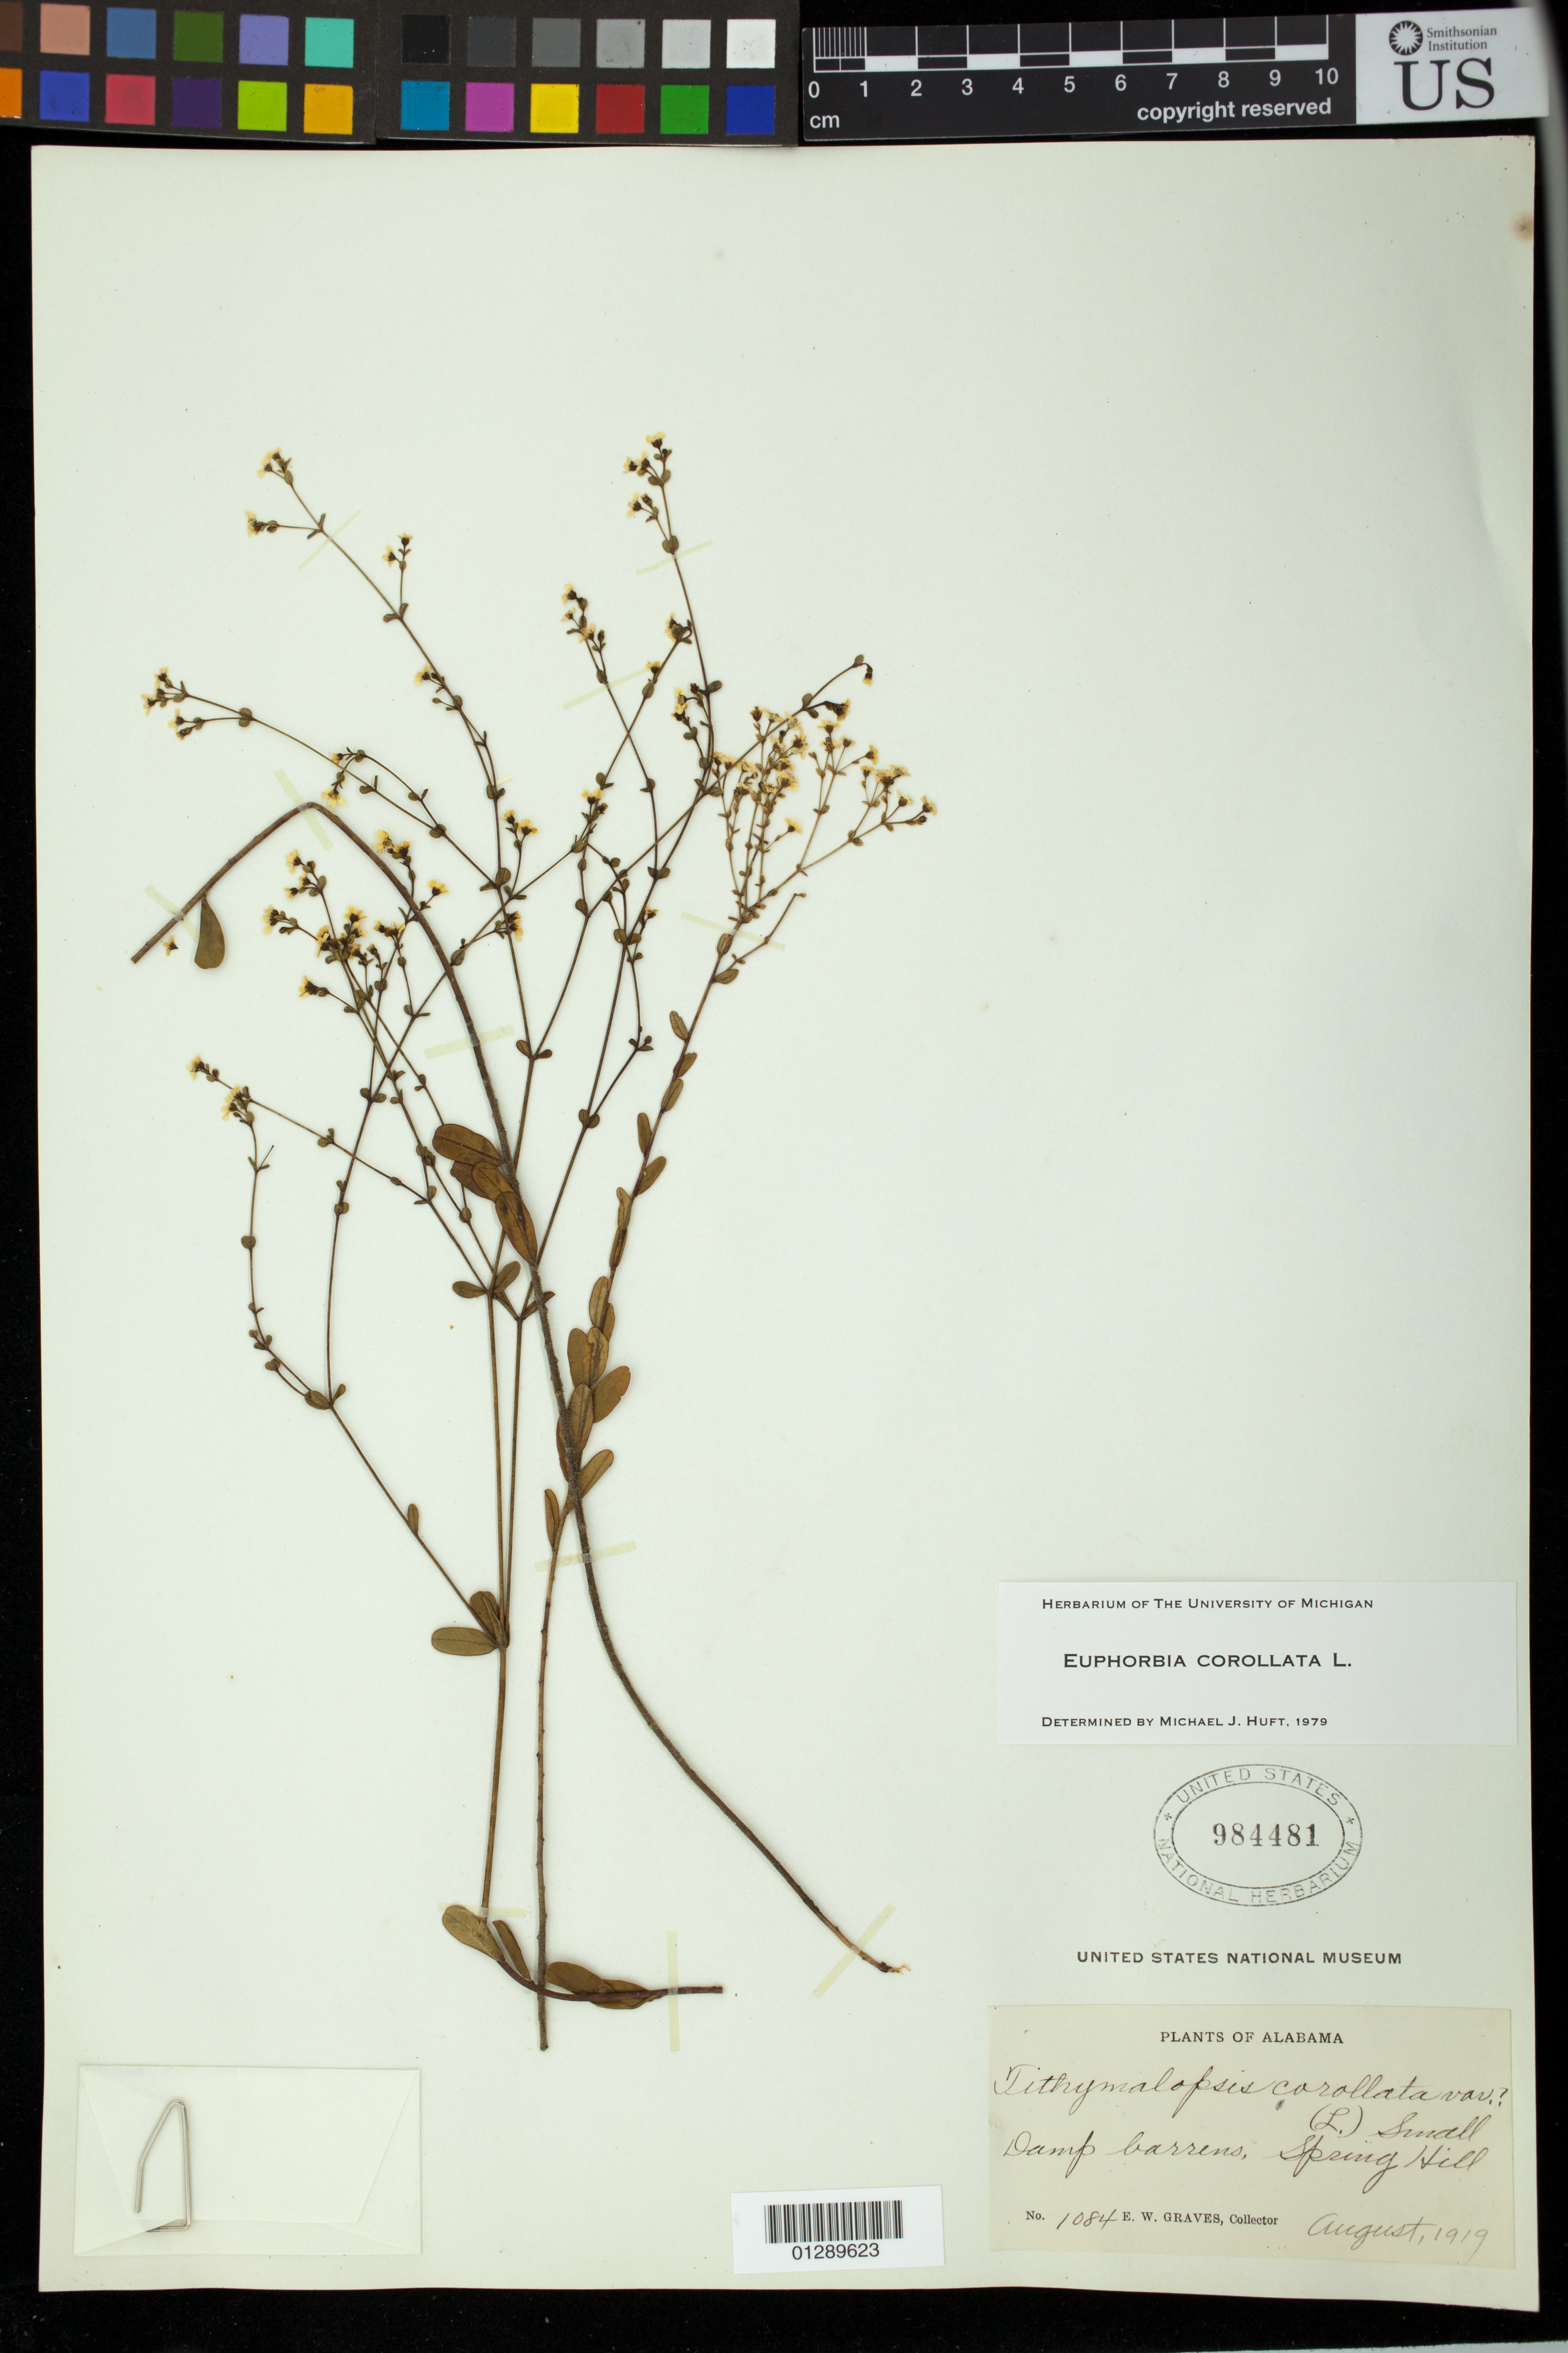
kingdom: Plantae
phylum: Tracheophyta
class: Magnoliopsida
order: Malpighiales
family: Euphorbiaceae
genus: Euphorbia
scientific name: Euphorbia corollata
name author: L.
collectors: E. Graves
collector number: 1084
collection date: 1919-08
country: United States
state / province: Alabama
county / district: Mobile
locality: Spring Hill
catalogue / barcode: US 984481